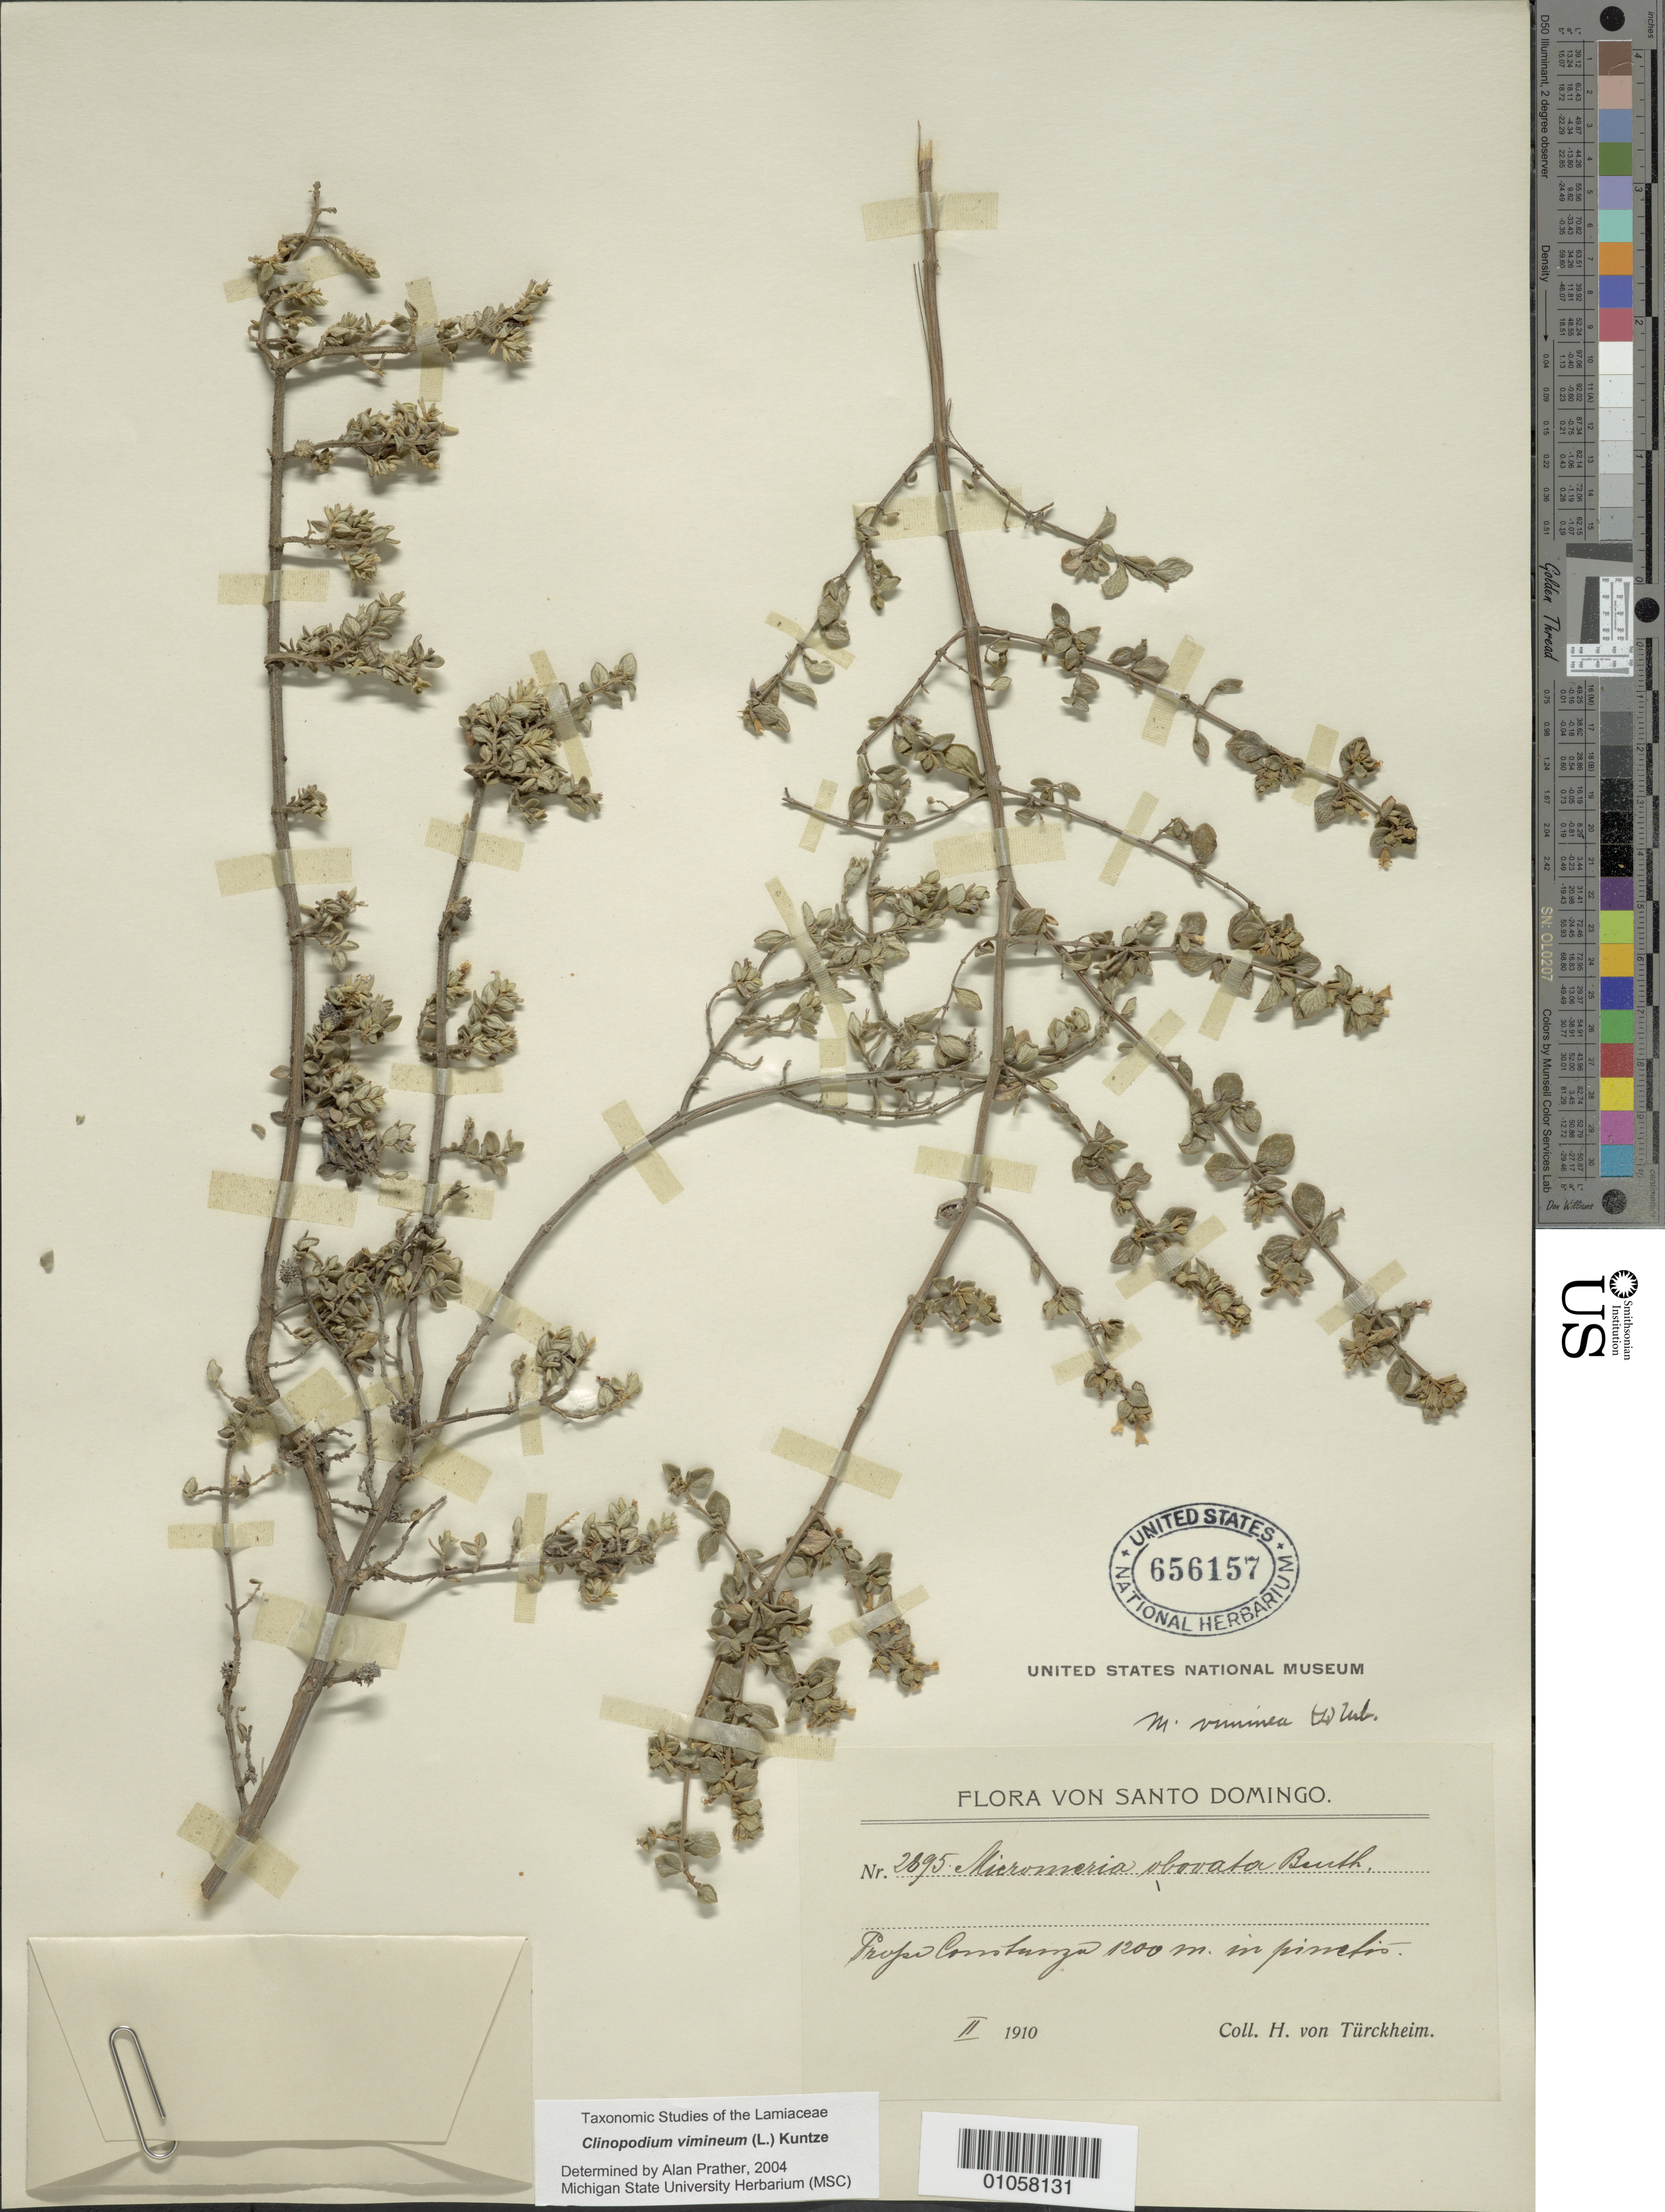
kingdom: Plantae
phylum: Tracheophyta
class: Magnoliopsida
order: Lamiales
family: Lamiaceae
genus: Clinopodium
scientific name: Clinopodium vimineum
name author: (L.) Kuntze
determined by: Prather, L. A.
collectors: H. von Türckheim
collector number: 2895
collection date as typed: Feb 1910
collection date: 1910-02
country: Dominican Republic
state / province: La Vega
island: Hispaniola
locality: Constanza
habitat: In pinetis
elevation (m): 1200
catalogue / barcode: US 656157